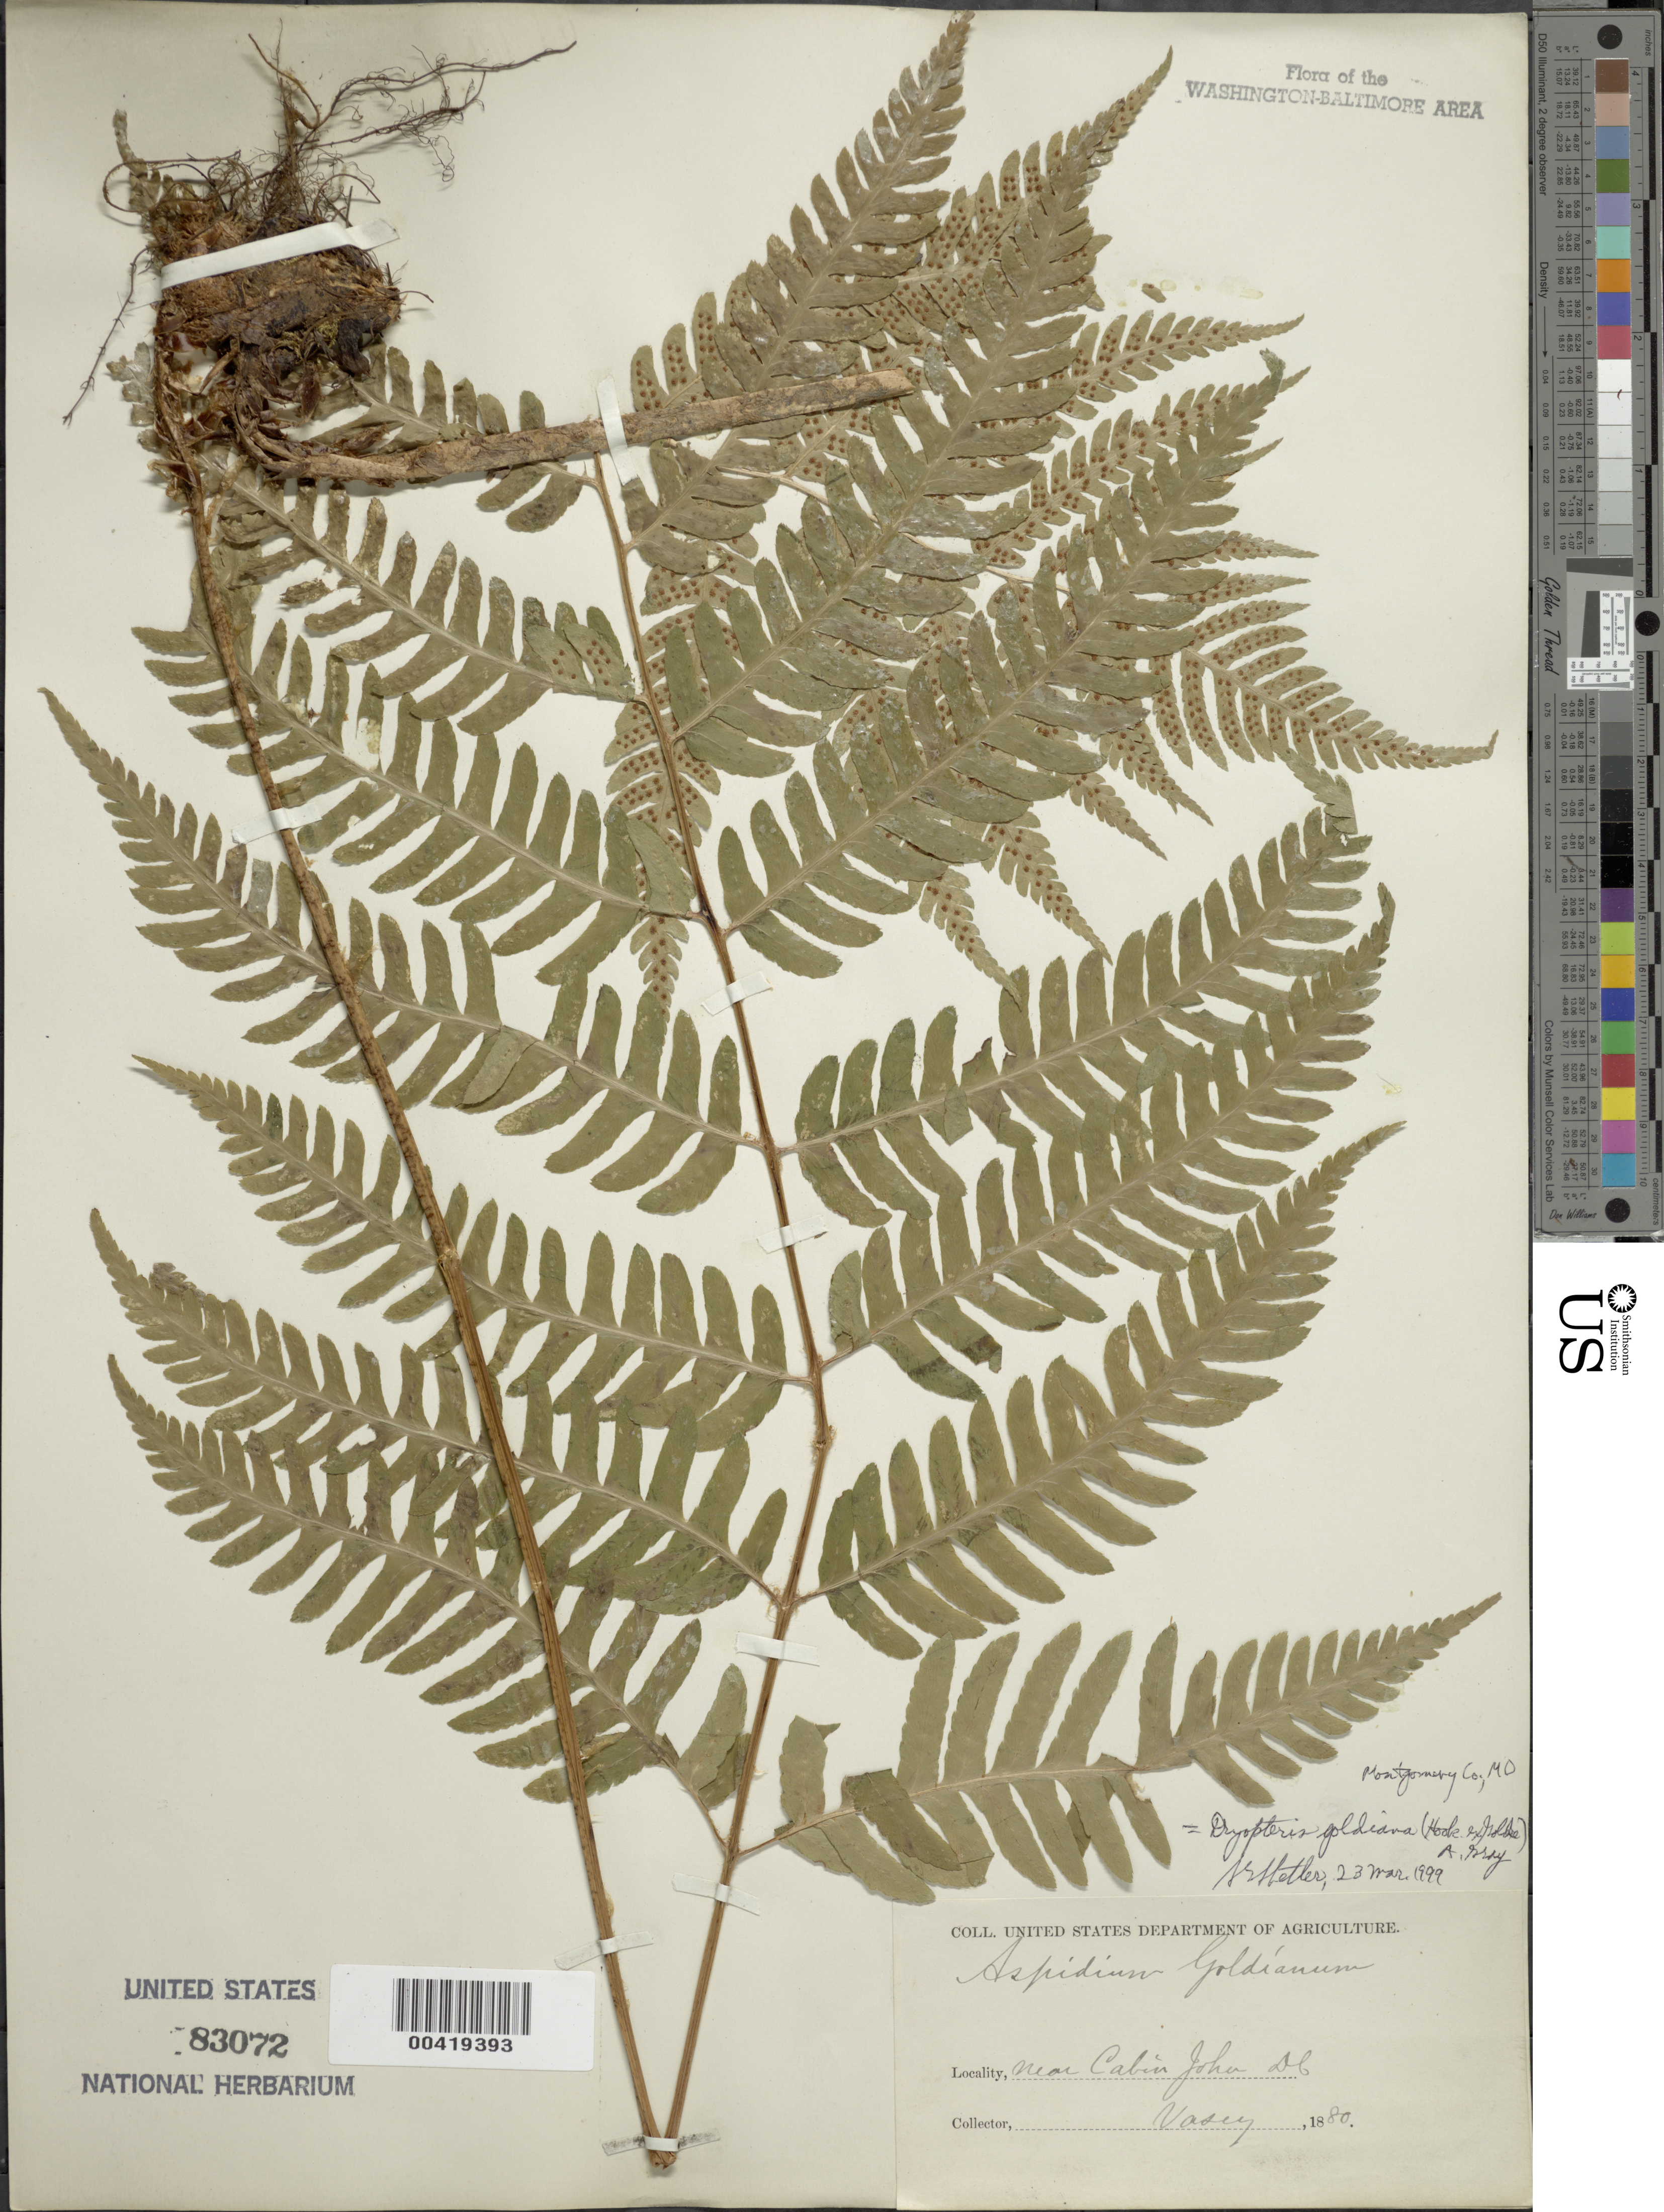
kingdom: Plantae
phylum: Tracheophyta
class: Polypodiopsida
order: Polypodiales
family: Dryopteridaceae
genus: Dryopteris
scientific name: Dryopteris goldiana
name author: (Hook. ex Goldie) A. Gray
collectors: G. Vasey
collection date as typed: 1880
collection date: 1880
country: United States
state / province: Maryland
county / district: Montgomery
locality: Near Cabin John C. & O. Canal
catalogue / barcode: US 83072